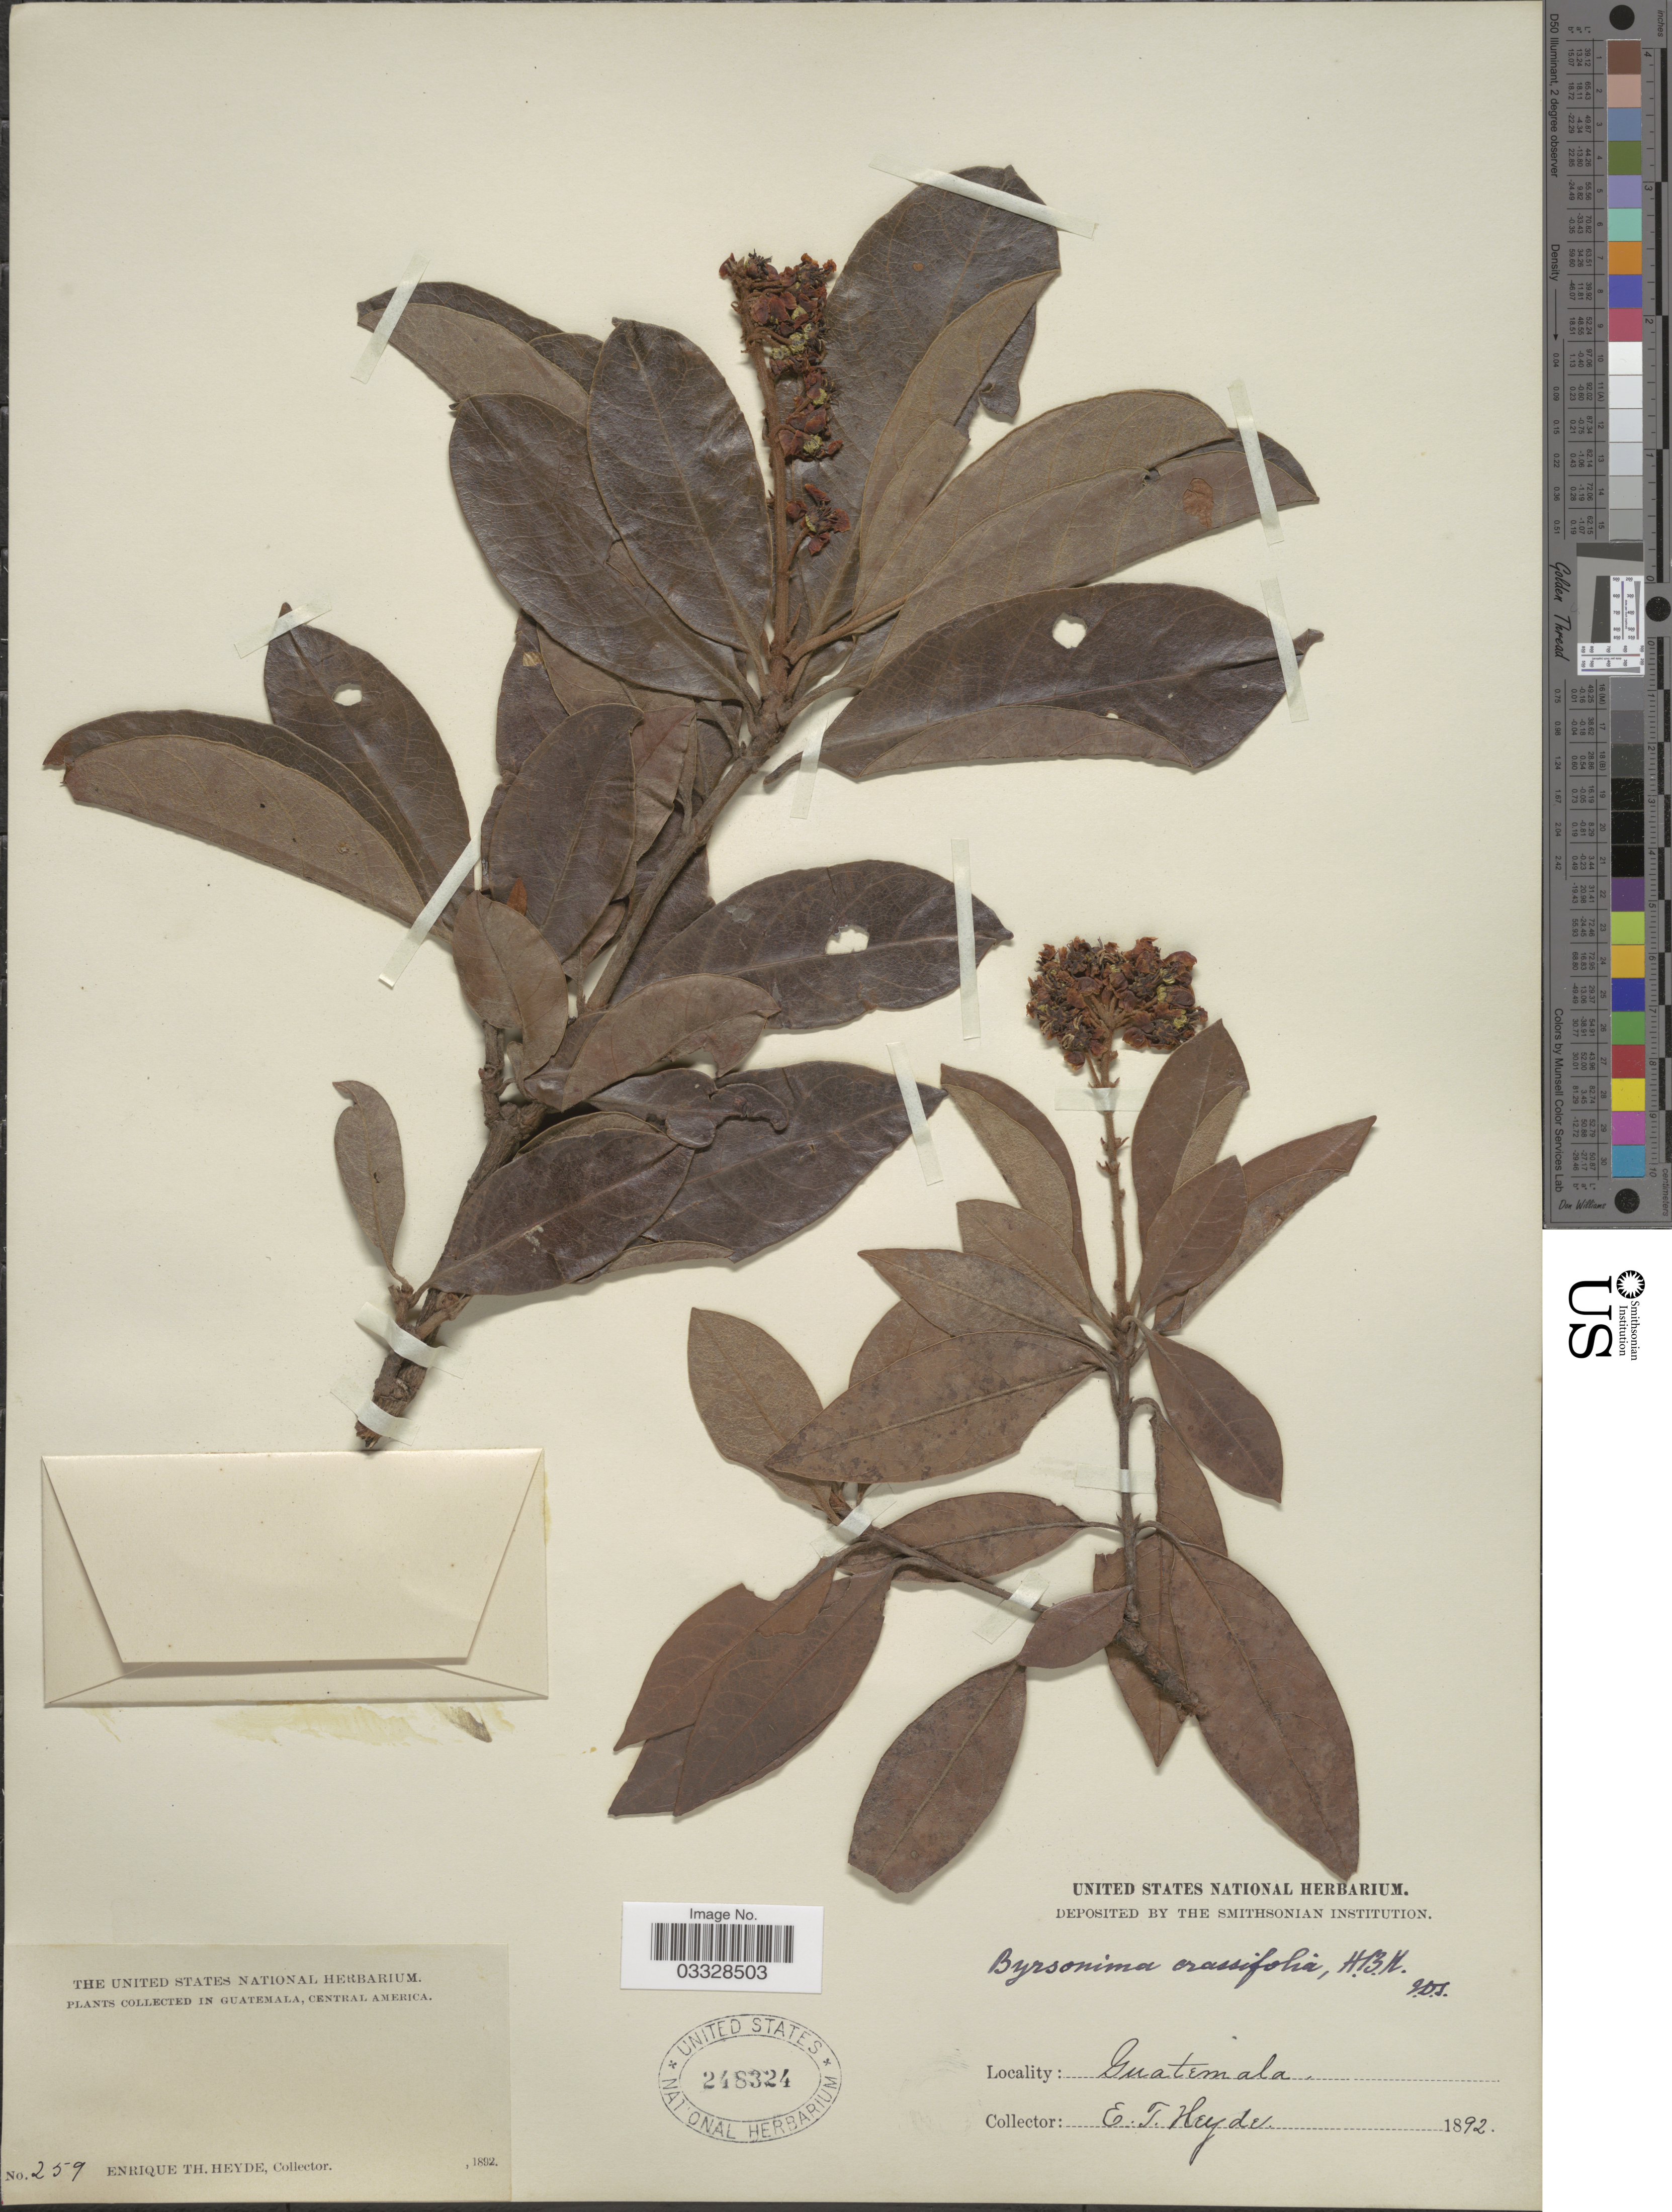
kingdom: Plantae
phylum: Tracheophyta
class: Magnoliopsida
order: Malpighiales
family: Malpighiaceae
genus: Byrsonima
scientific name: Byrsonima crassifolia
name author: (L.) Kunth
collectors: E. T. Heyde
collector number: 259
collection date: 1892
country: Guatemala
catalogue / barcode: US 248324